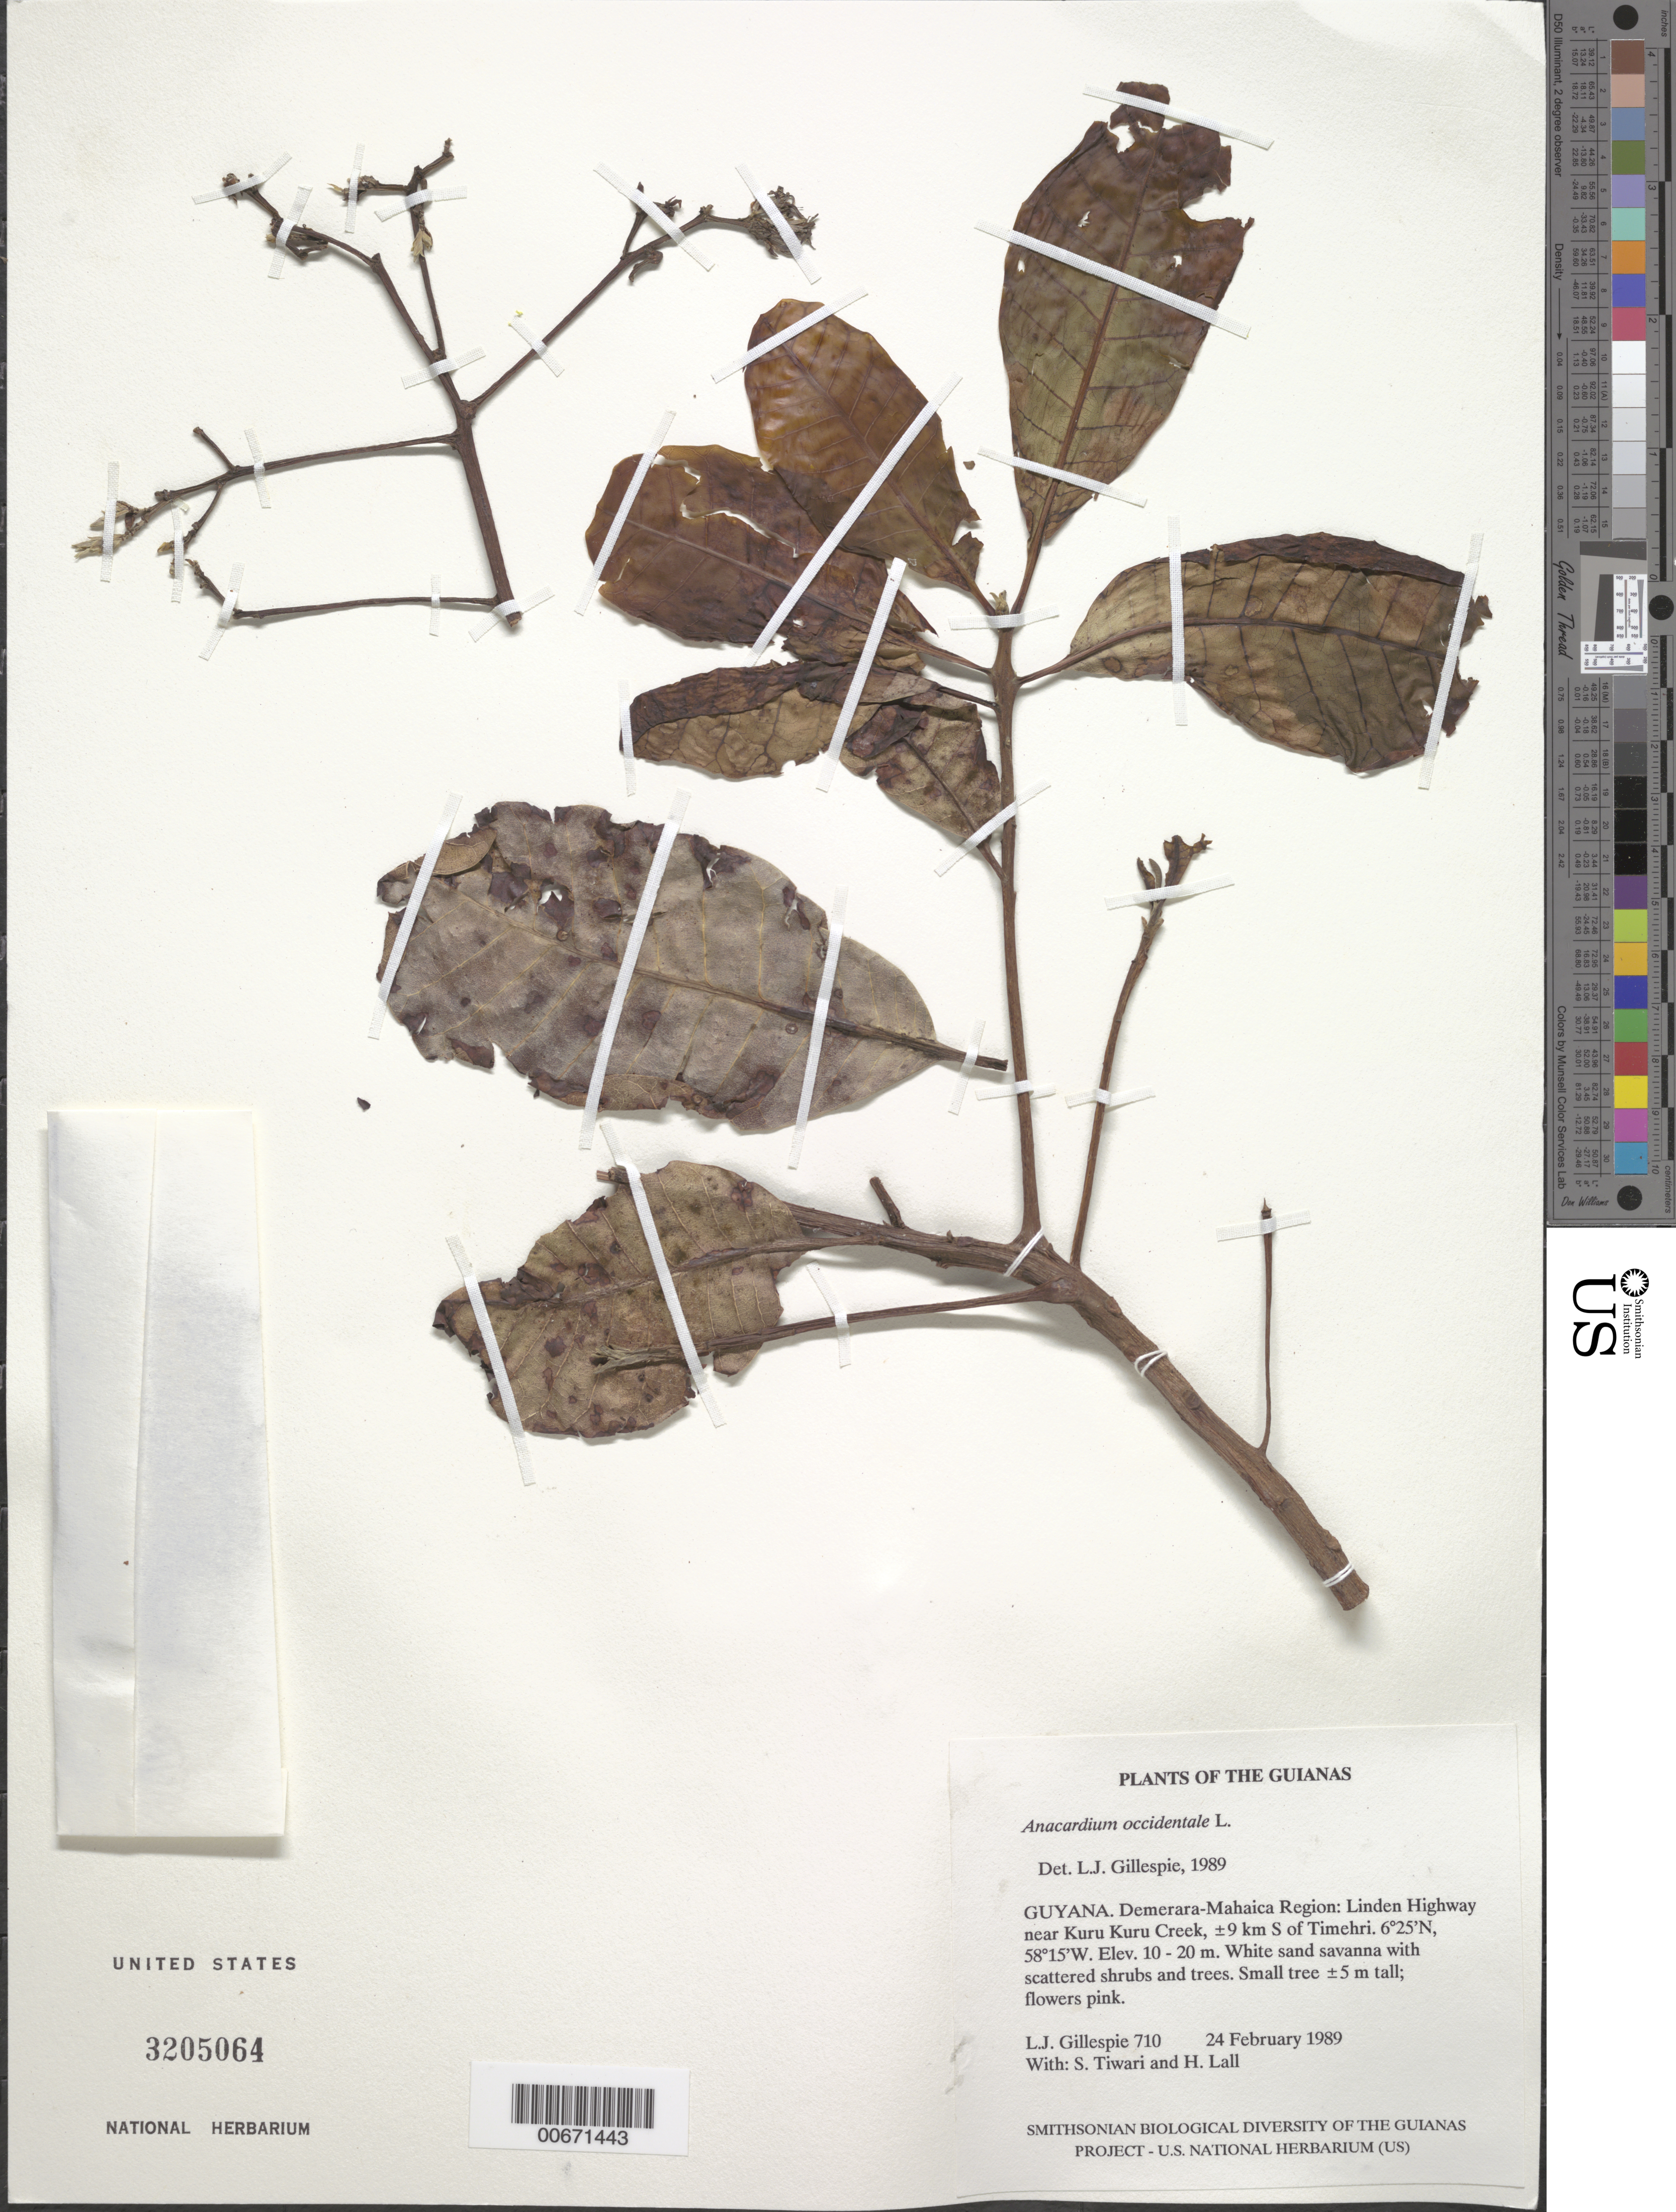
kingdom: Plantae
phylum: Tracheophyta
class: Magnoliopsida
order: Sapindales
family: Anacardiaceae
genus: Anacardium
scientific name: Anacardium occidentale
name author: L.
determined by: Gillespie, L. J.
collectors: L. J. Gillespie, S. Tiwari & H. Lall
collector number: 710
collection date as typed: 24 February 1989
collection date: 1989-02-24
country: Guyana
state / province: Demerara-Mahaica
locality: Linden Highway near Kuru Kuru Creek, ±9 km S of Timehri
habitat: White sand savanna with scattered shrubs and trees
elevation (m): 10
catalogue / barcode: US 3205064